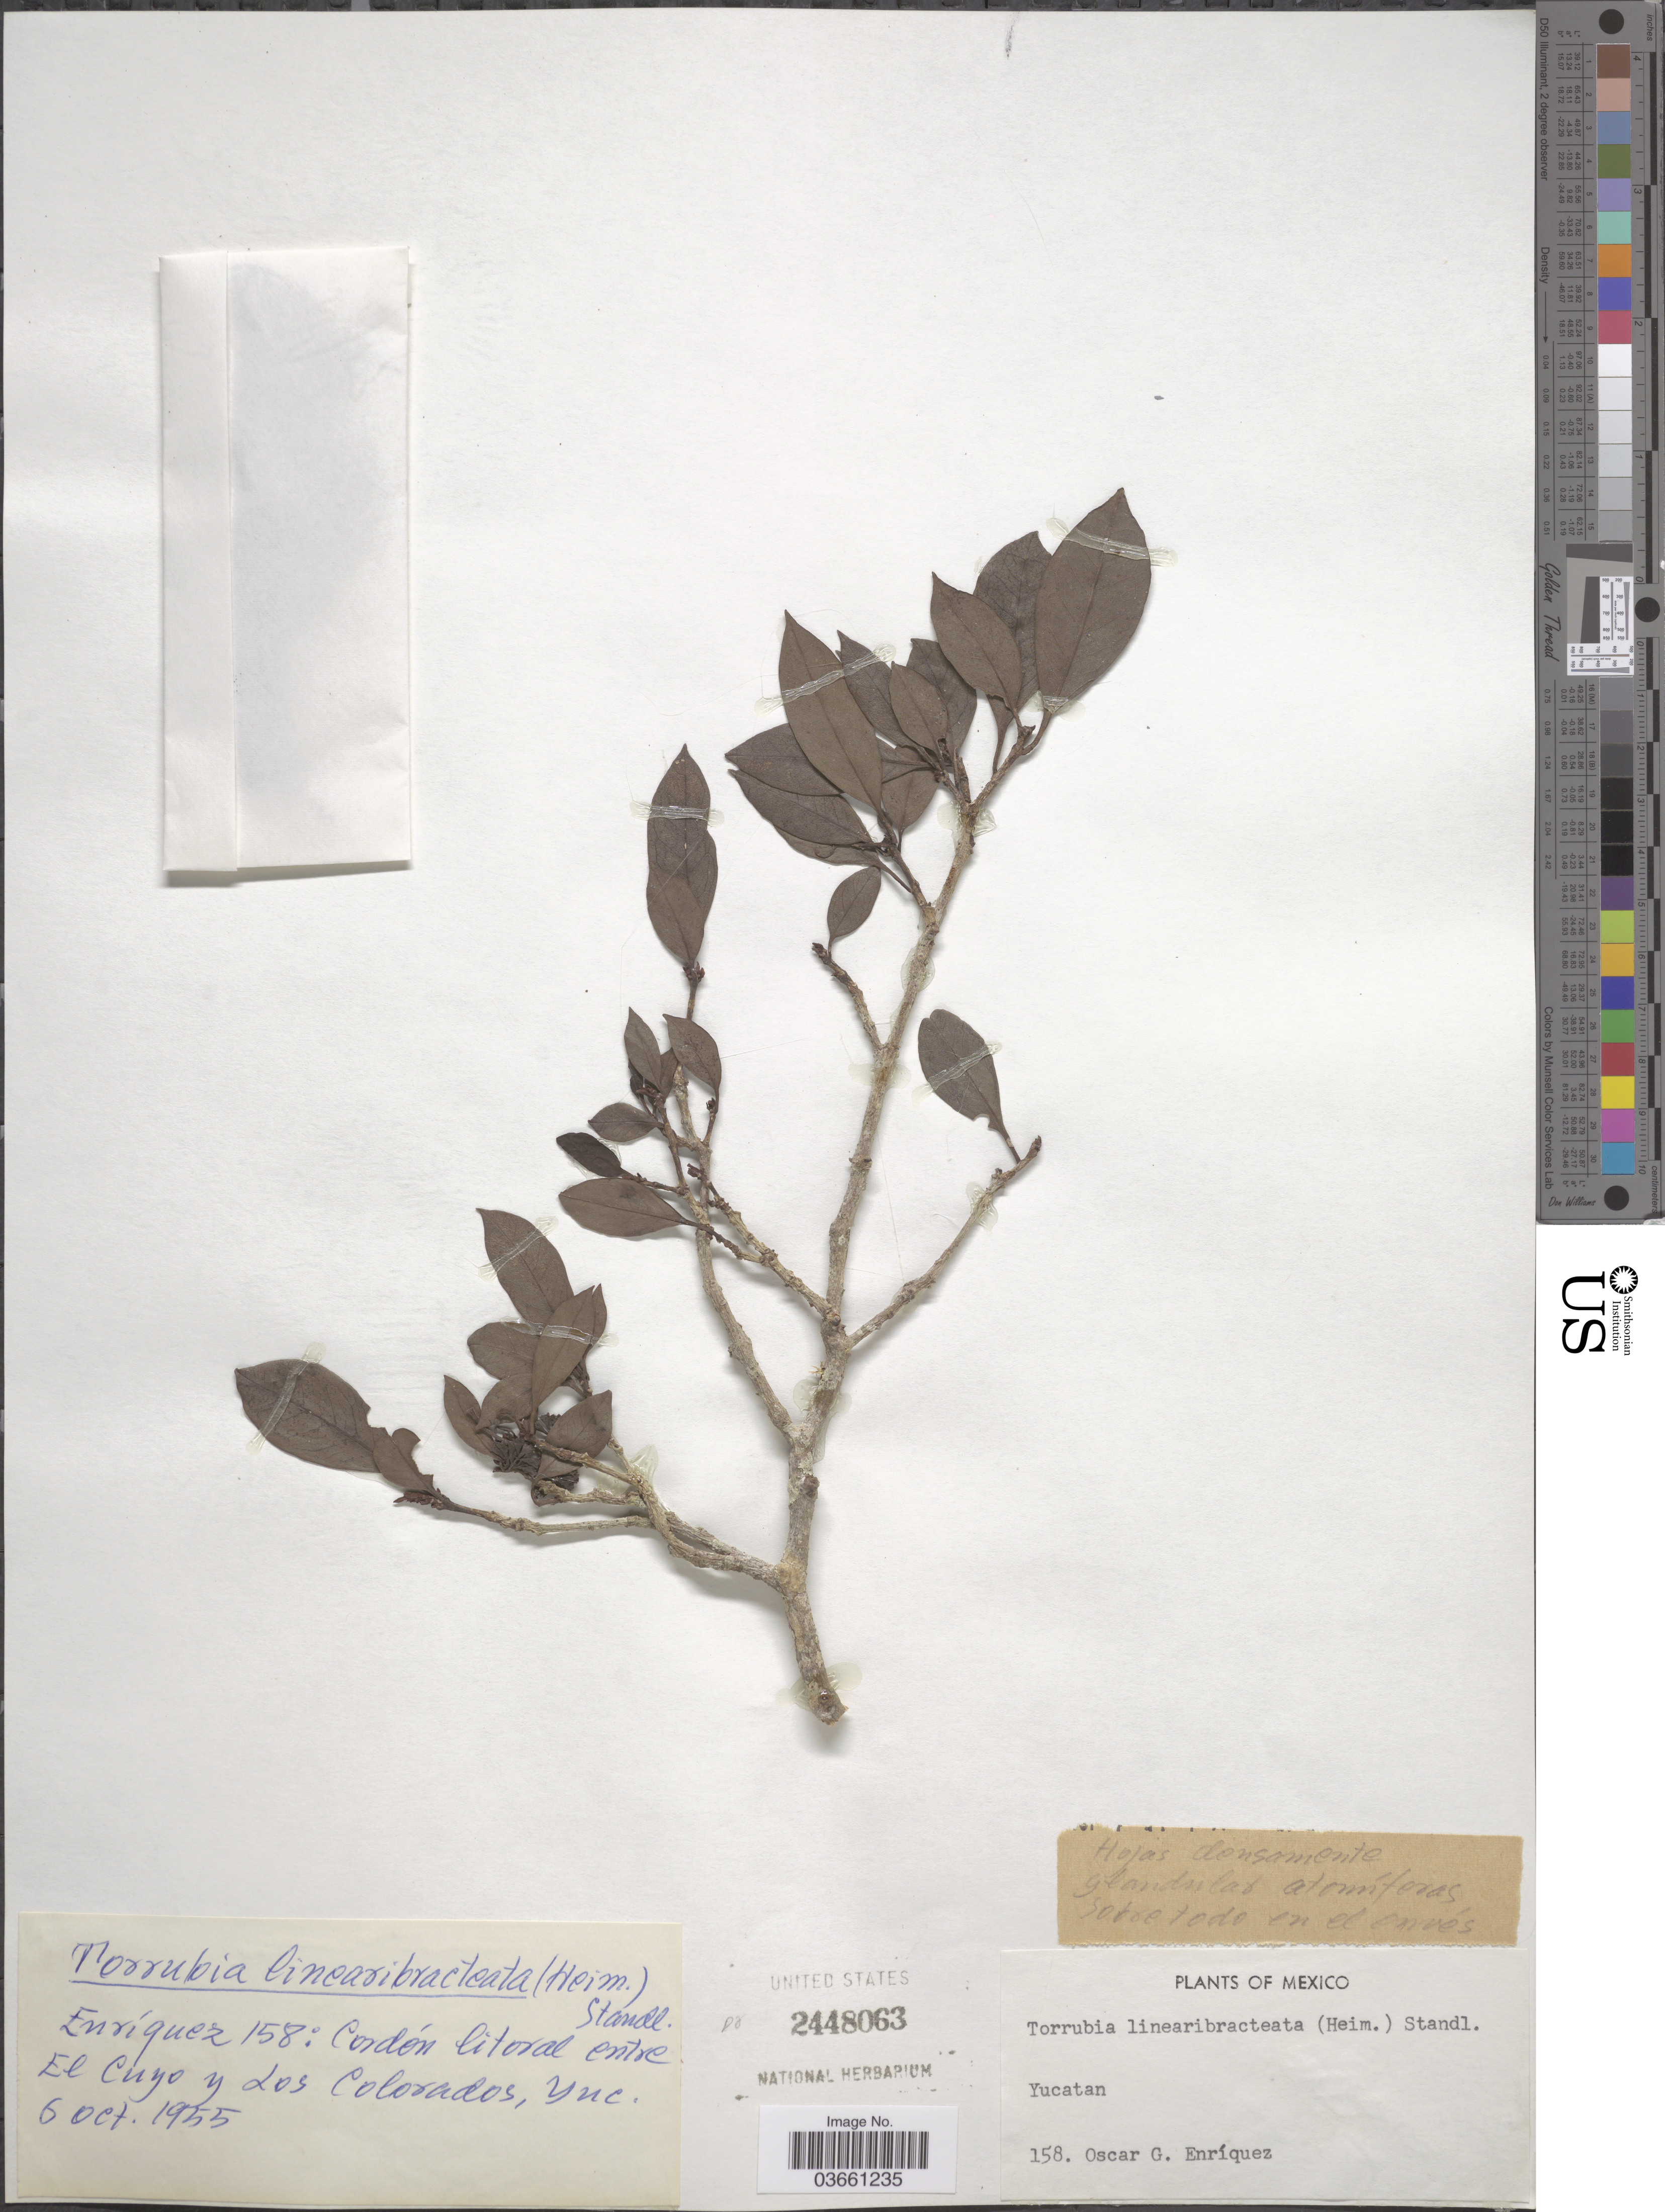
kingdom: Plantae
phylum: Tracheophyta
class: Magnoliopsida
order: Caryophyllales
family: Nyctaginaceae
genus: Guapira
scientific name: Guapira costaricana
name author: (Standl.) Woodson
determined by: Strong, Mark T., (BOT), Smithsonian Institution - National Museum of Natural History (UNITED STATES)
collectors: O. Enriquez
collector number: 158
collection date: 1955-10-06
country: Mexico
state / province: Yucatán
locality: Cordón litoral entre El Cuyo y Los Colorados.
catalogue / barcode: US 2448063